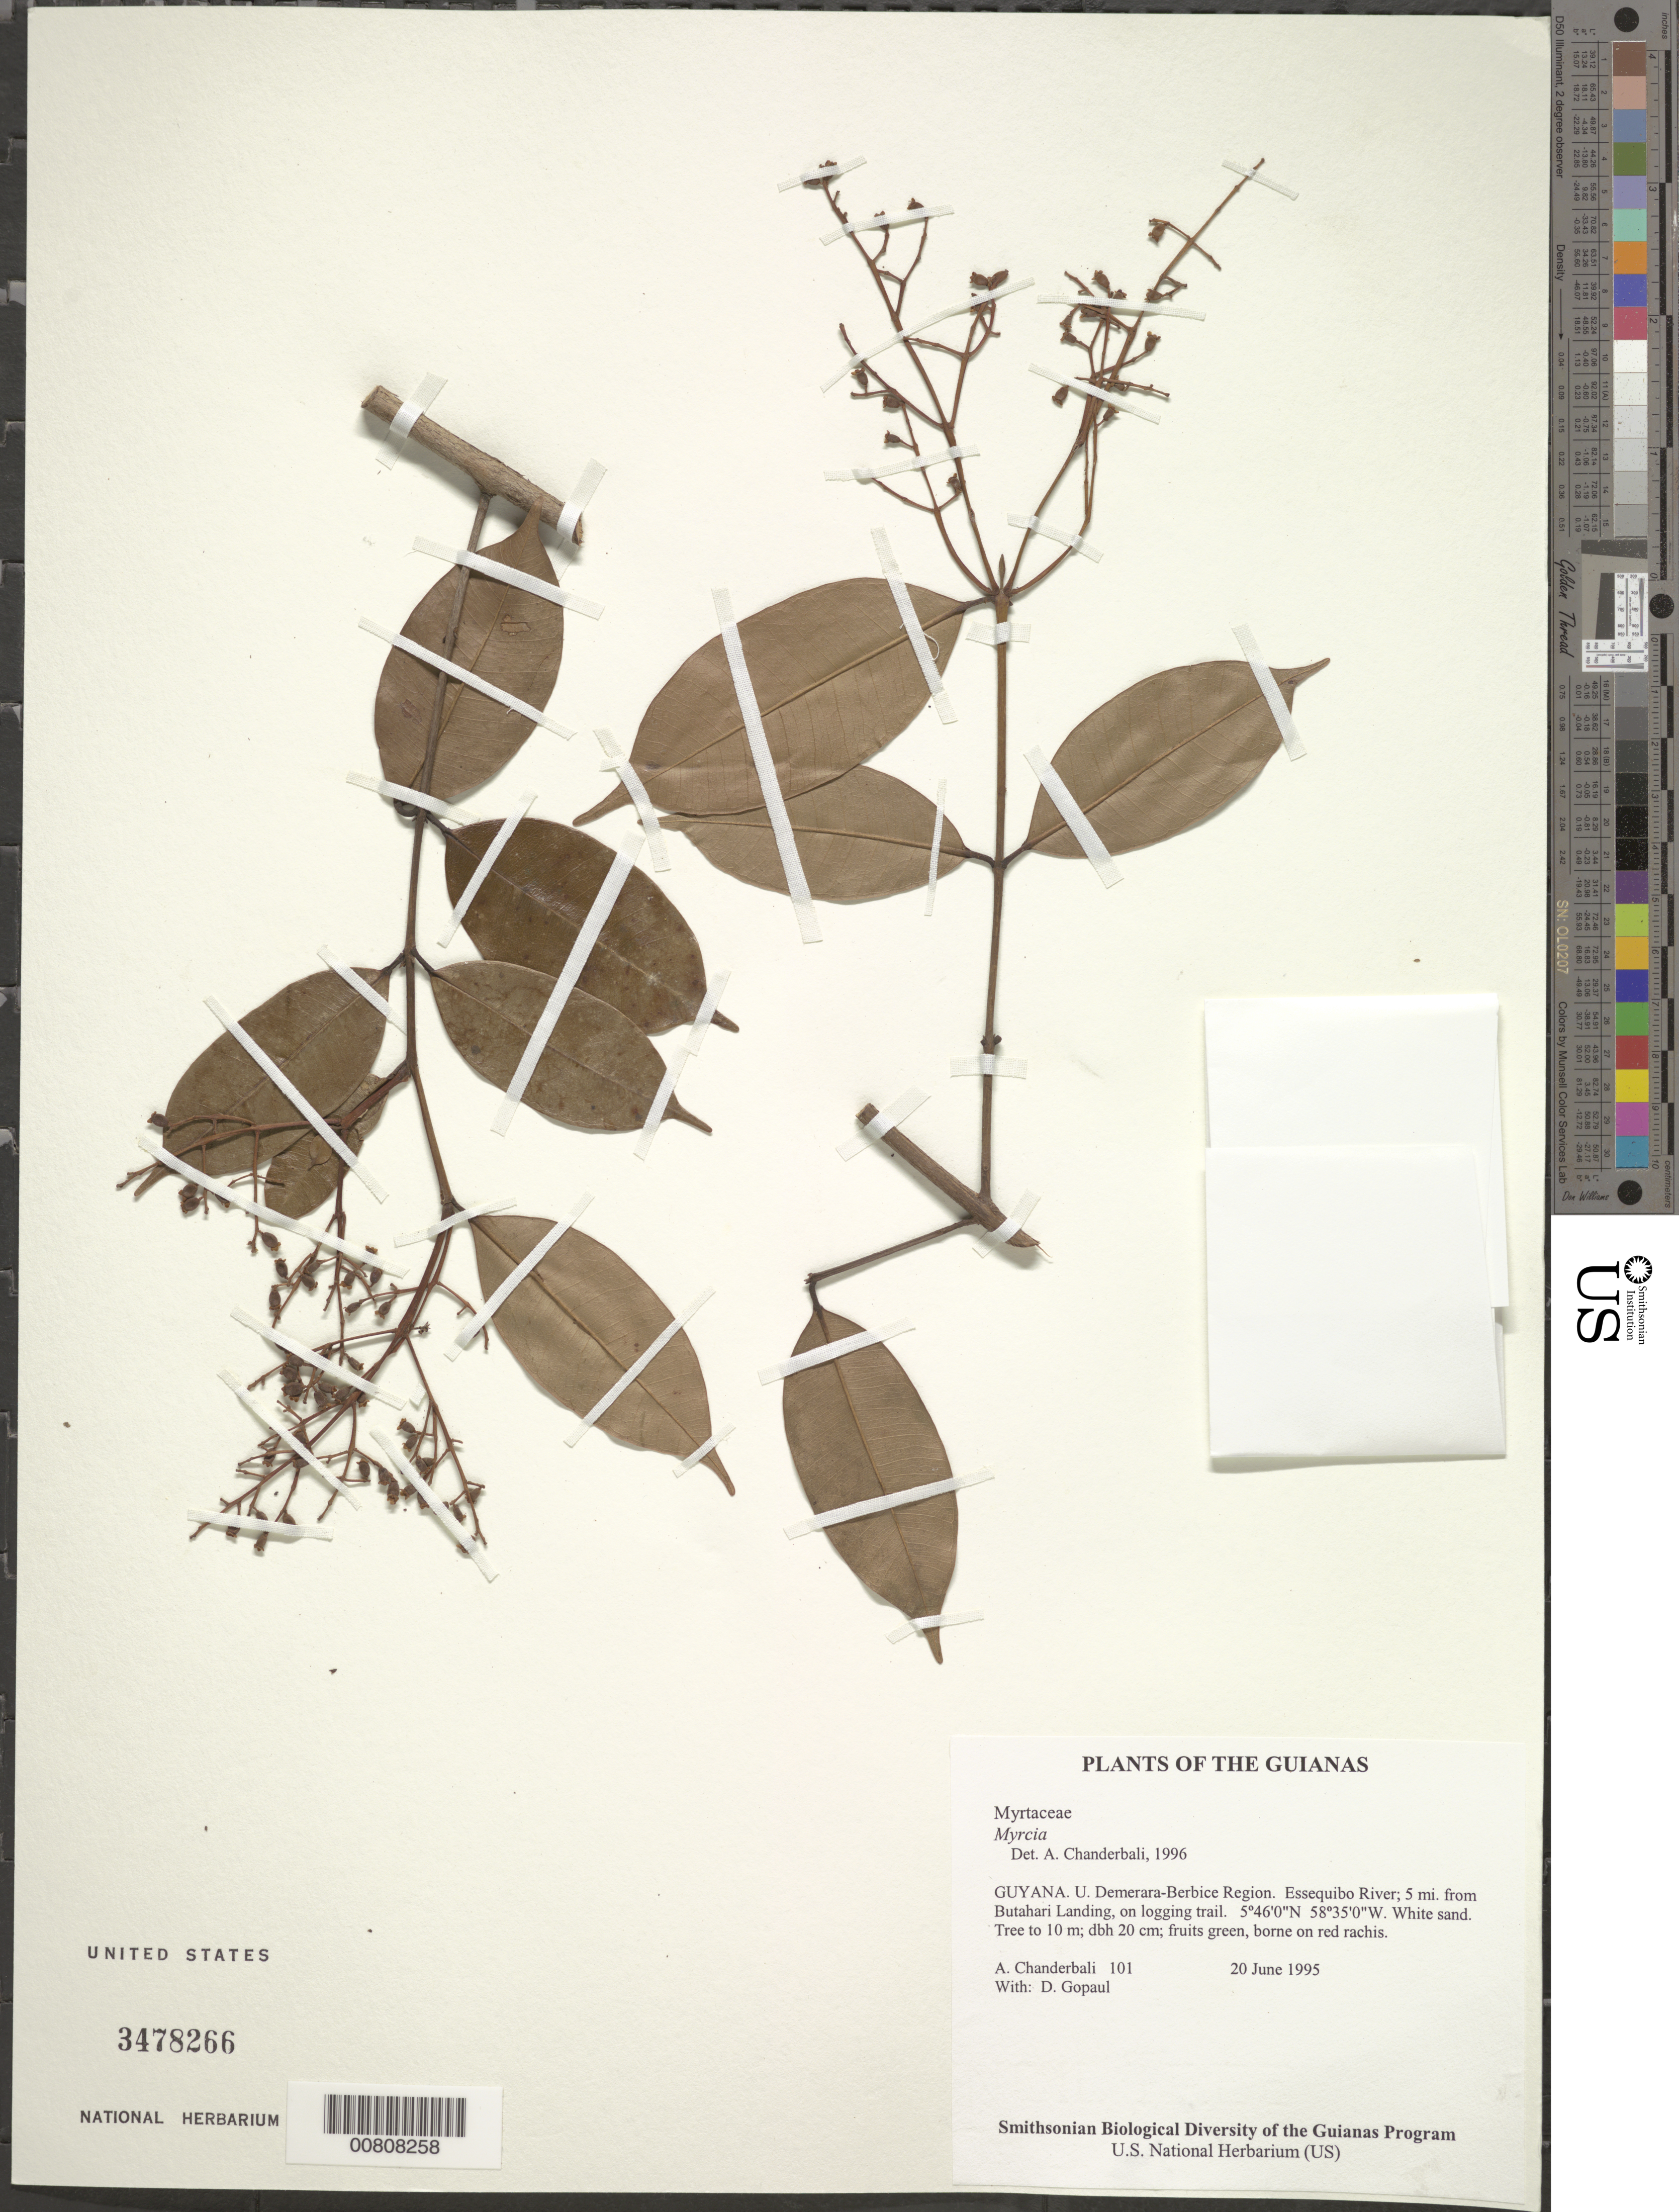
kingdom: Plantae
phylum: Tracheophyta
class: Magnoliopsida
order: Myrtales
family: Myrtaceae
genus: Myrcia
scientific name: Myrcia fallax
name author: (Rich.) DC.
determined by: Holst, Bruce K.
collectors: A. S. Chanderbali & D. Gopaul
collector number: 101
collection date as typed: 20 June 1995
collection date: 1995-06-20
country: Guyana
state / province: U. Demerara-Berbice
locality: Essequibo River; 5 mi. from Butahari Landing, on logging trail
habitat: White sand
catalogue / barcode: US 3478266